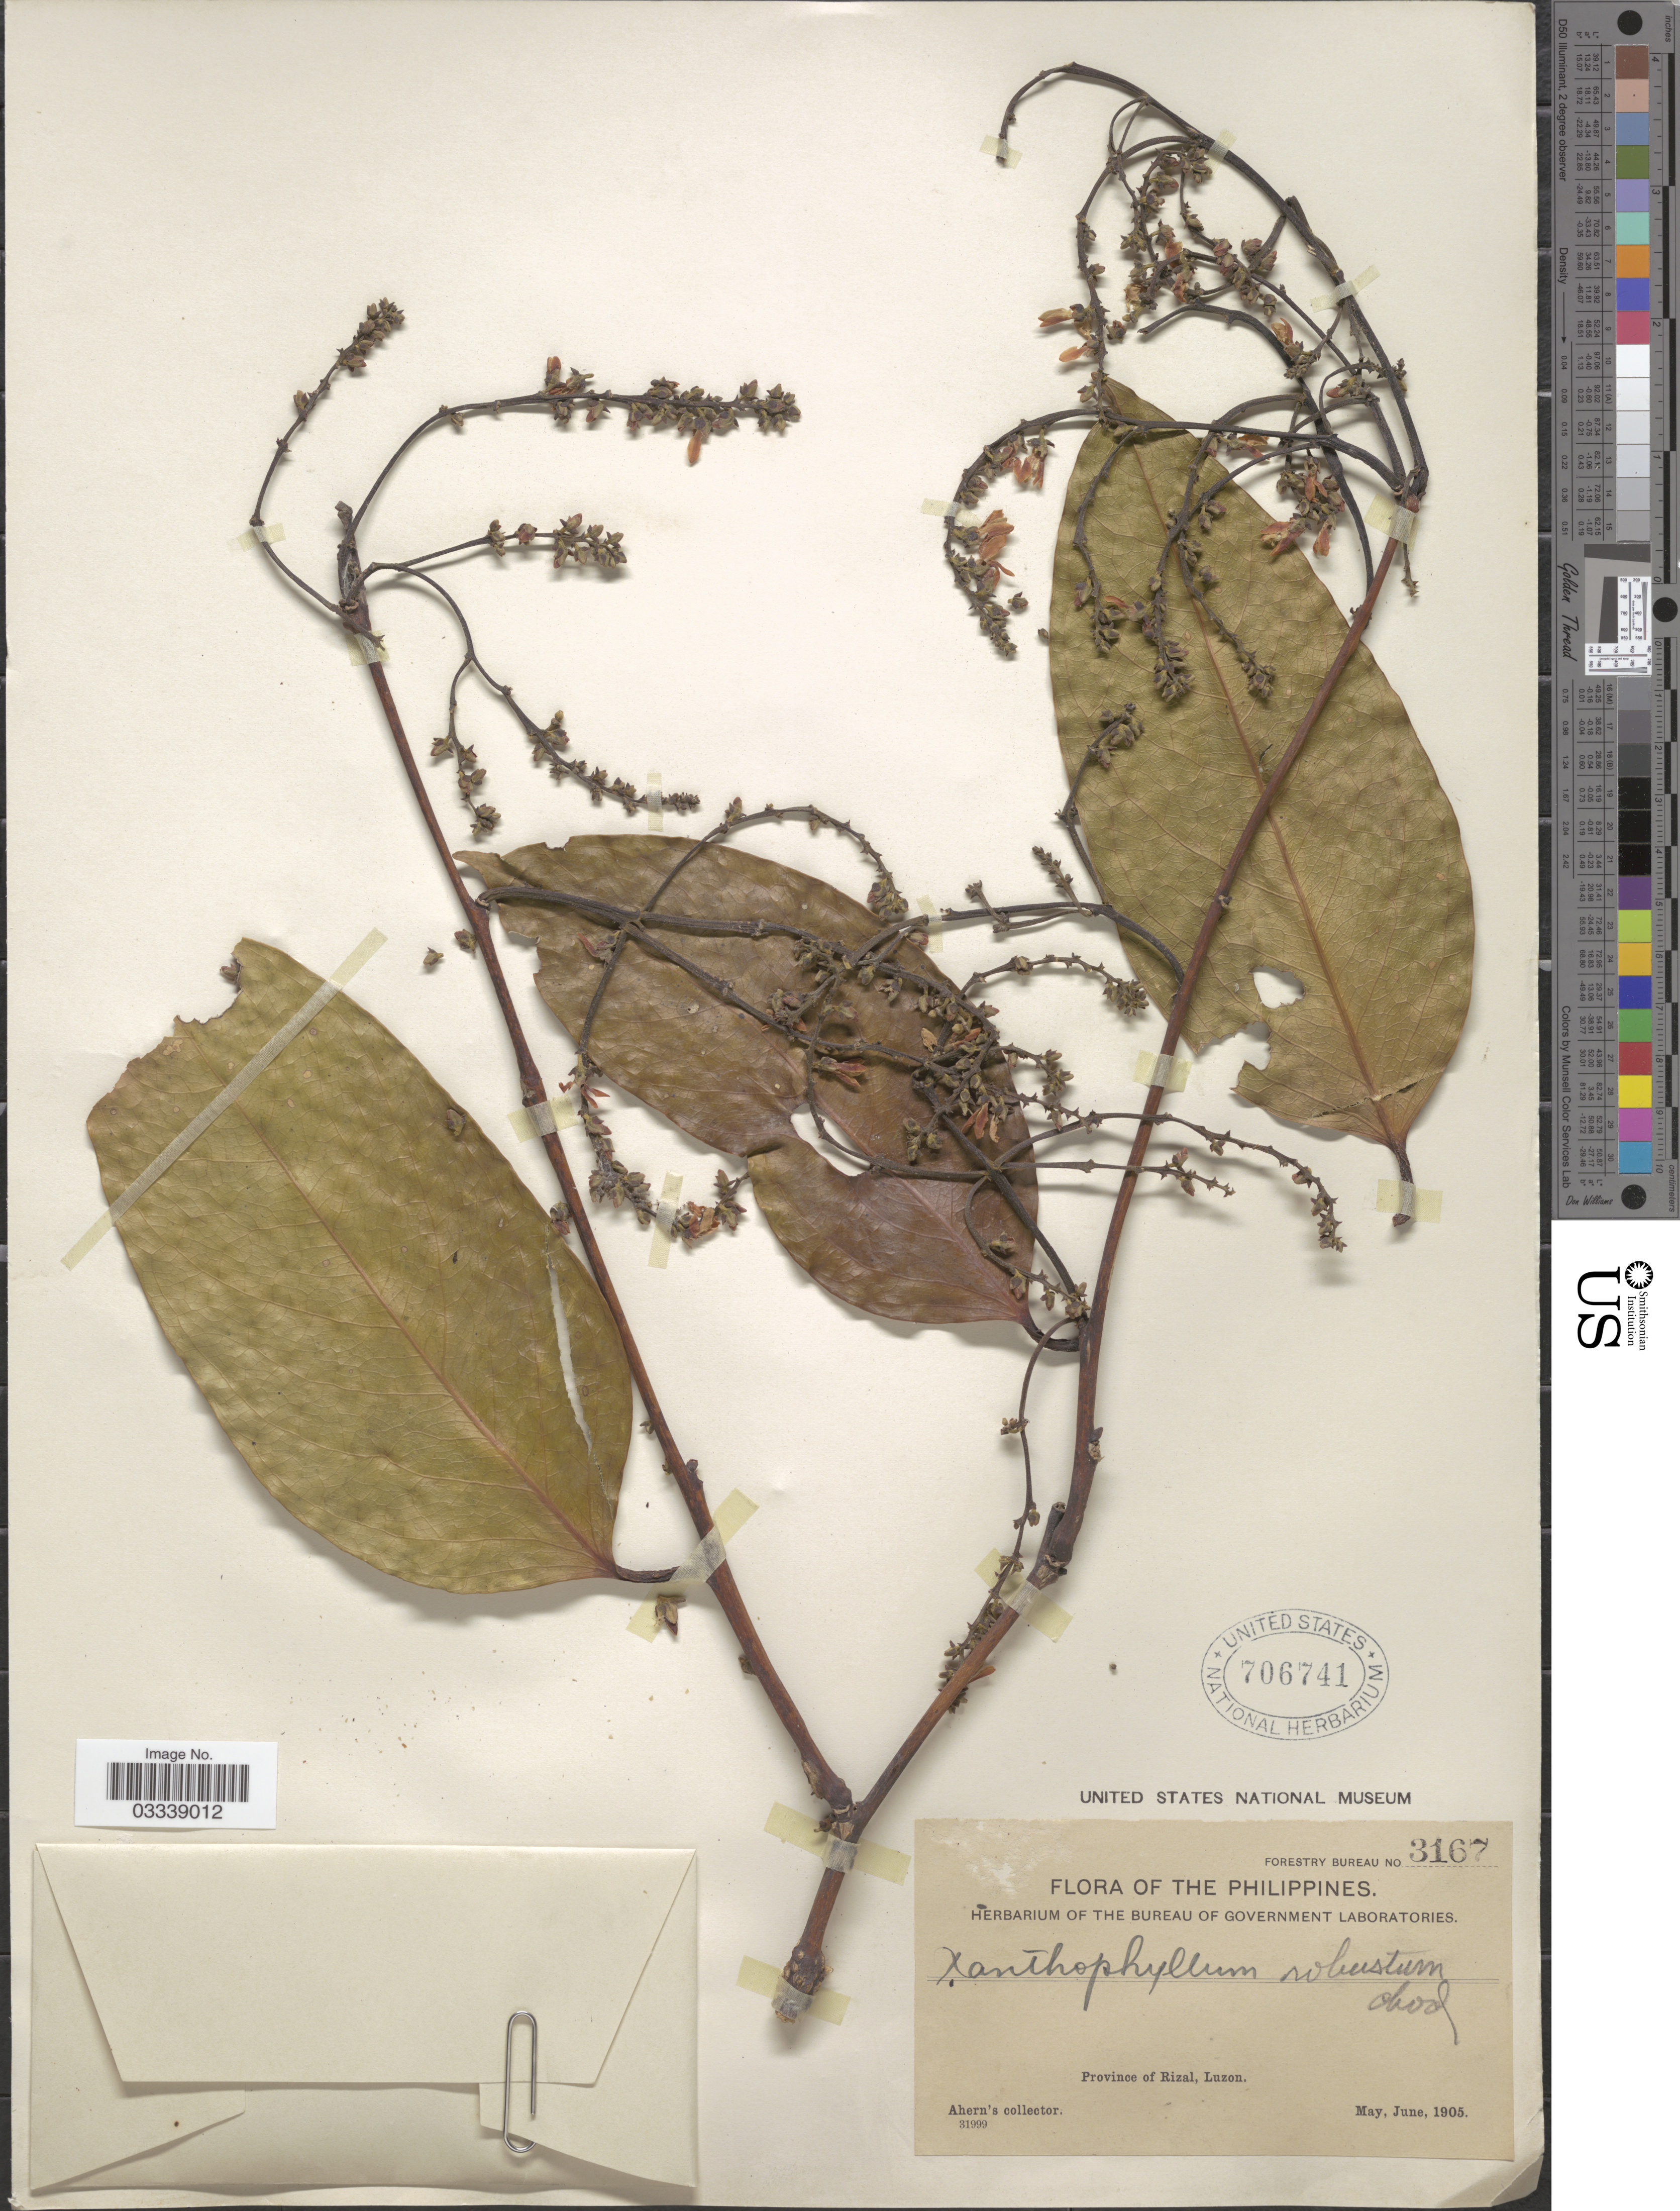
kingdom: Plantae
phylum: Tracheophyta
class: Magnoliopsida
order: Fabales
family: Polygalaceae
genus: Xanthophyllum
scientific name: Xanthophyllum vitellinum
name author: (Blume) D. Dietr.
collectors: Ahern's collector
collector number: Forestry Bureau 3167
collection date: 1905-05/1905-06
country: Philippines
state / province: Calabarzon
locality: Province of Rizal, Luzon.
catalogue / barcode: US 706741